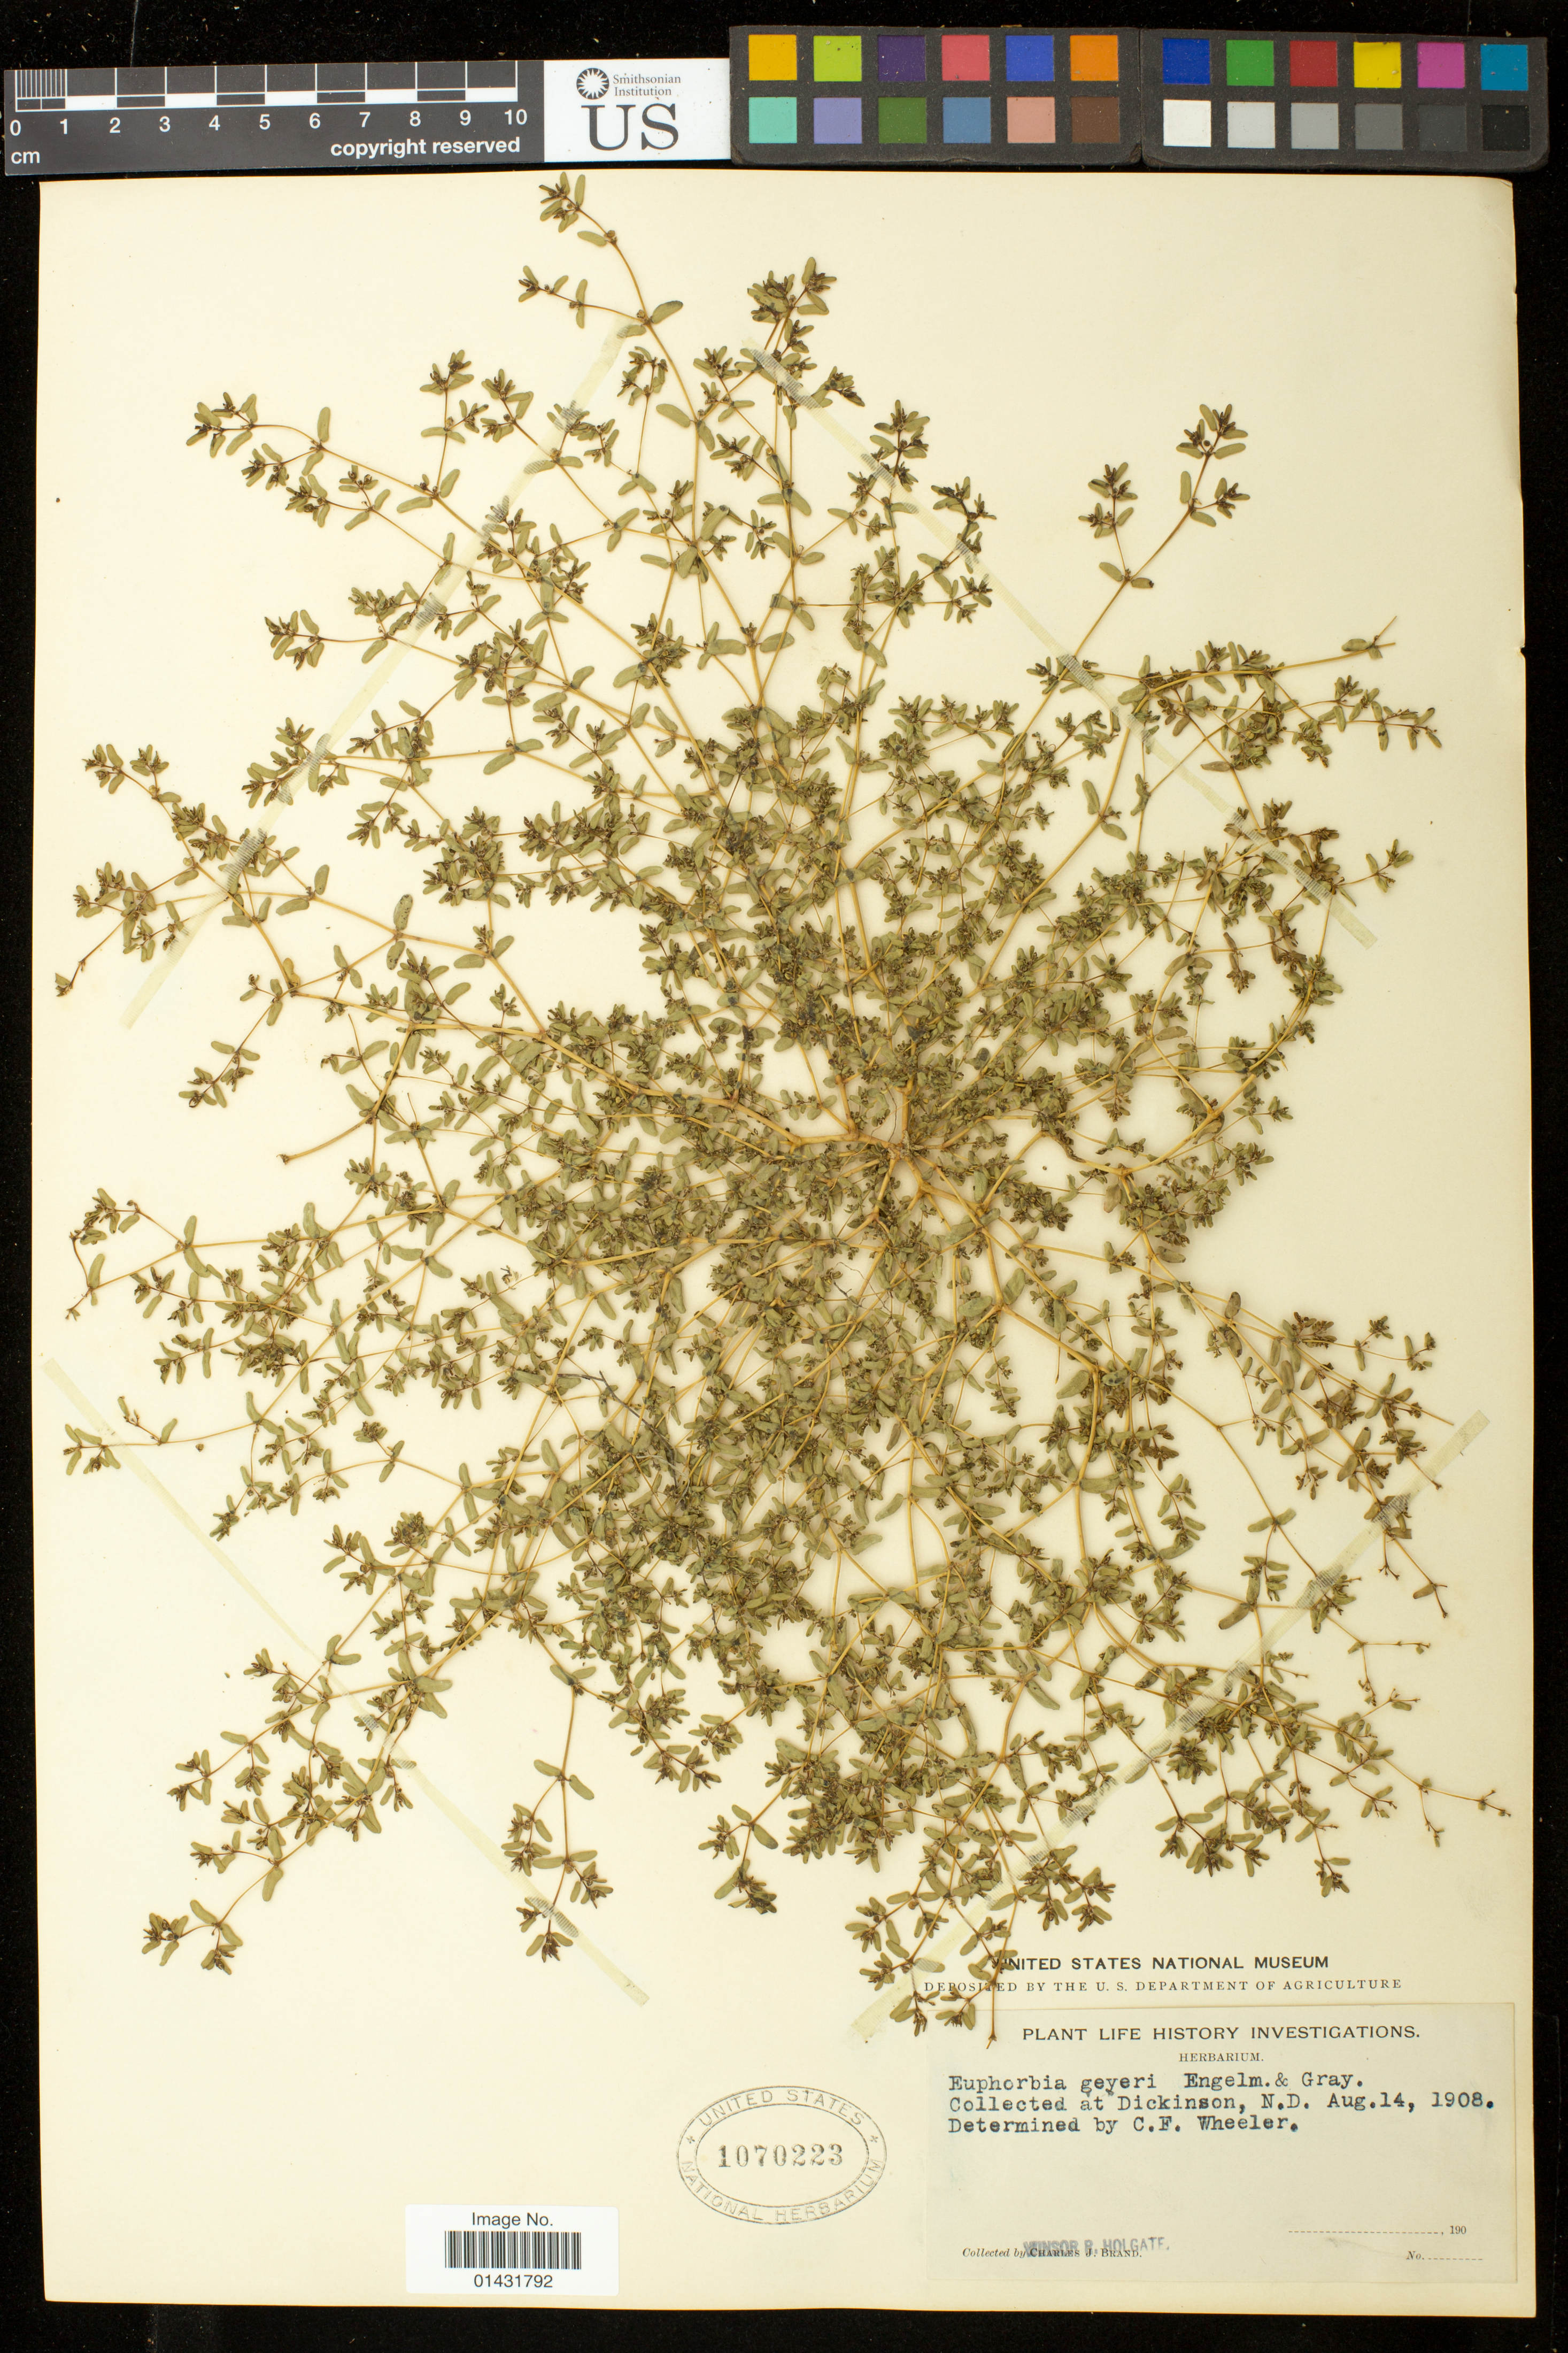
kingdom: Plantae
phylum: Tracheophyta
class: Magnoliopsida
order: Malpighiales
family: Euphorbiaceae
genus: Euphorbia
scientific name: Euphorbia geyeri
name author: Engelm.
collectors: C. J. Brand & W. Holgate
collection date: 1908-08-14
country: United States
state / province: North Dakota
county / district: Stark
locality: Dickinson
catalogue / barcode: US 1070223